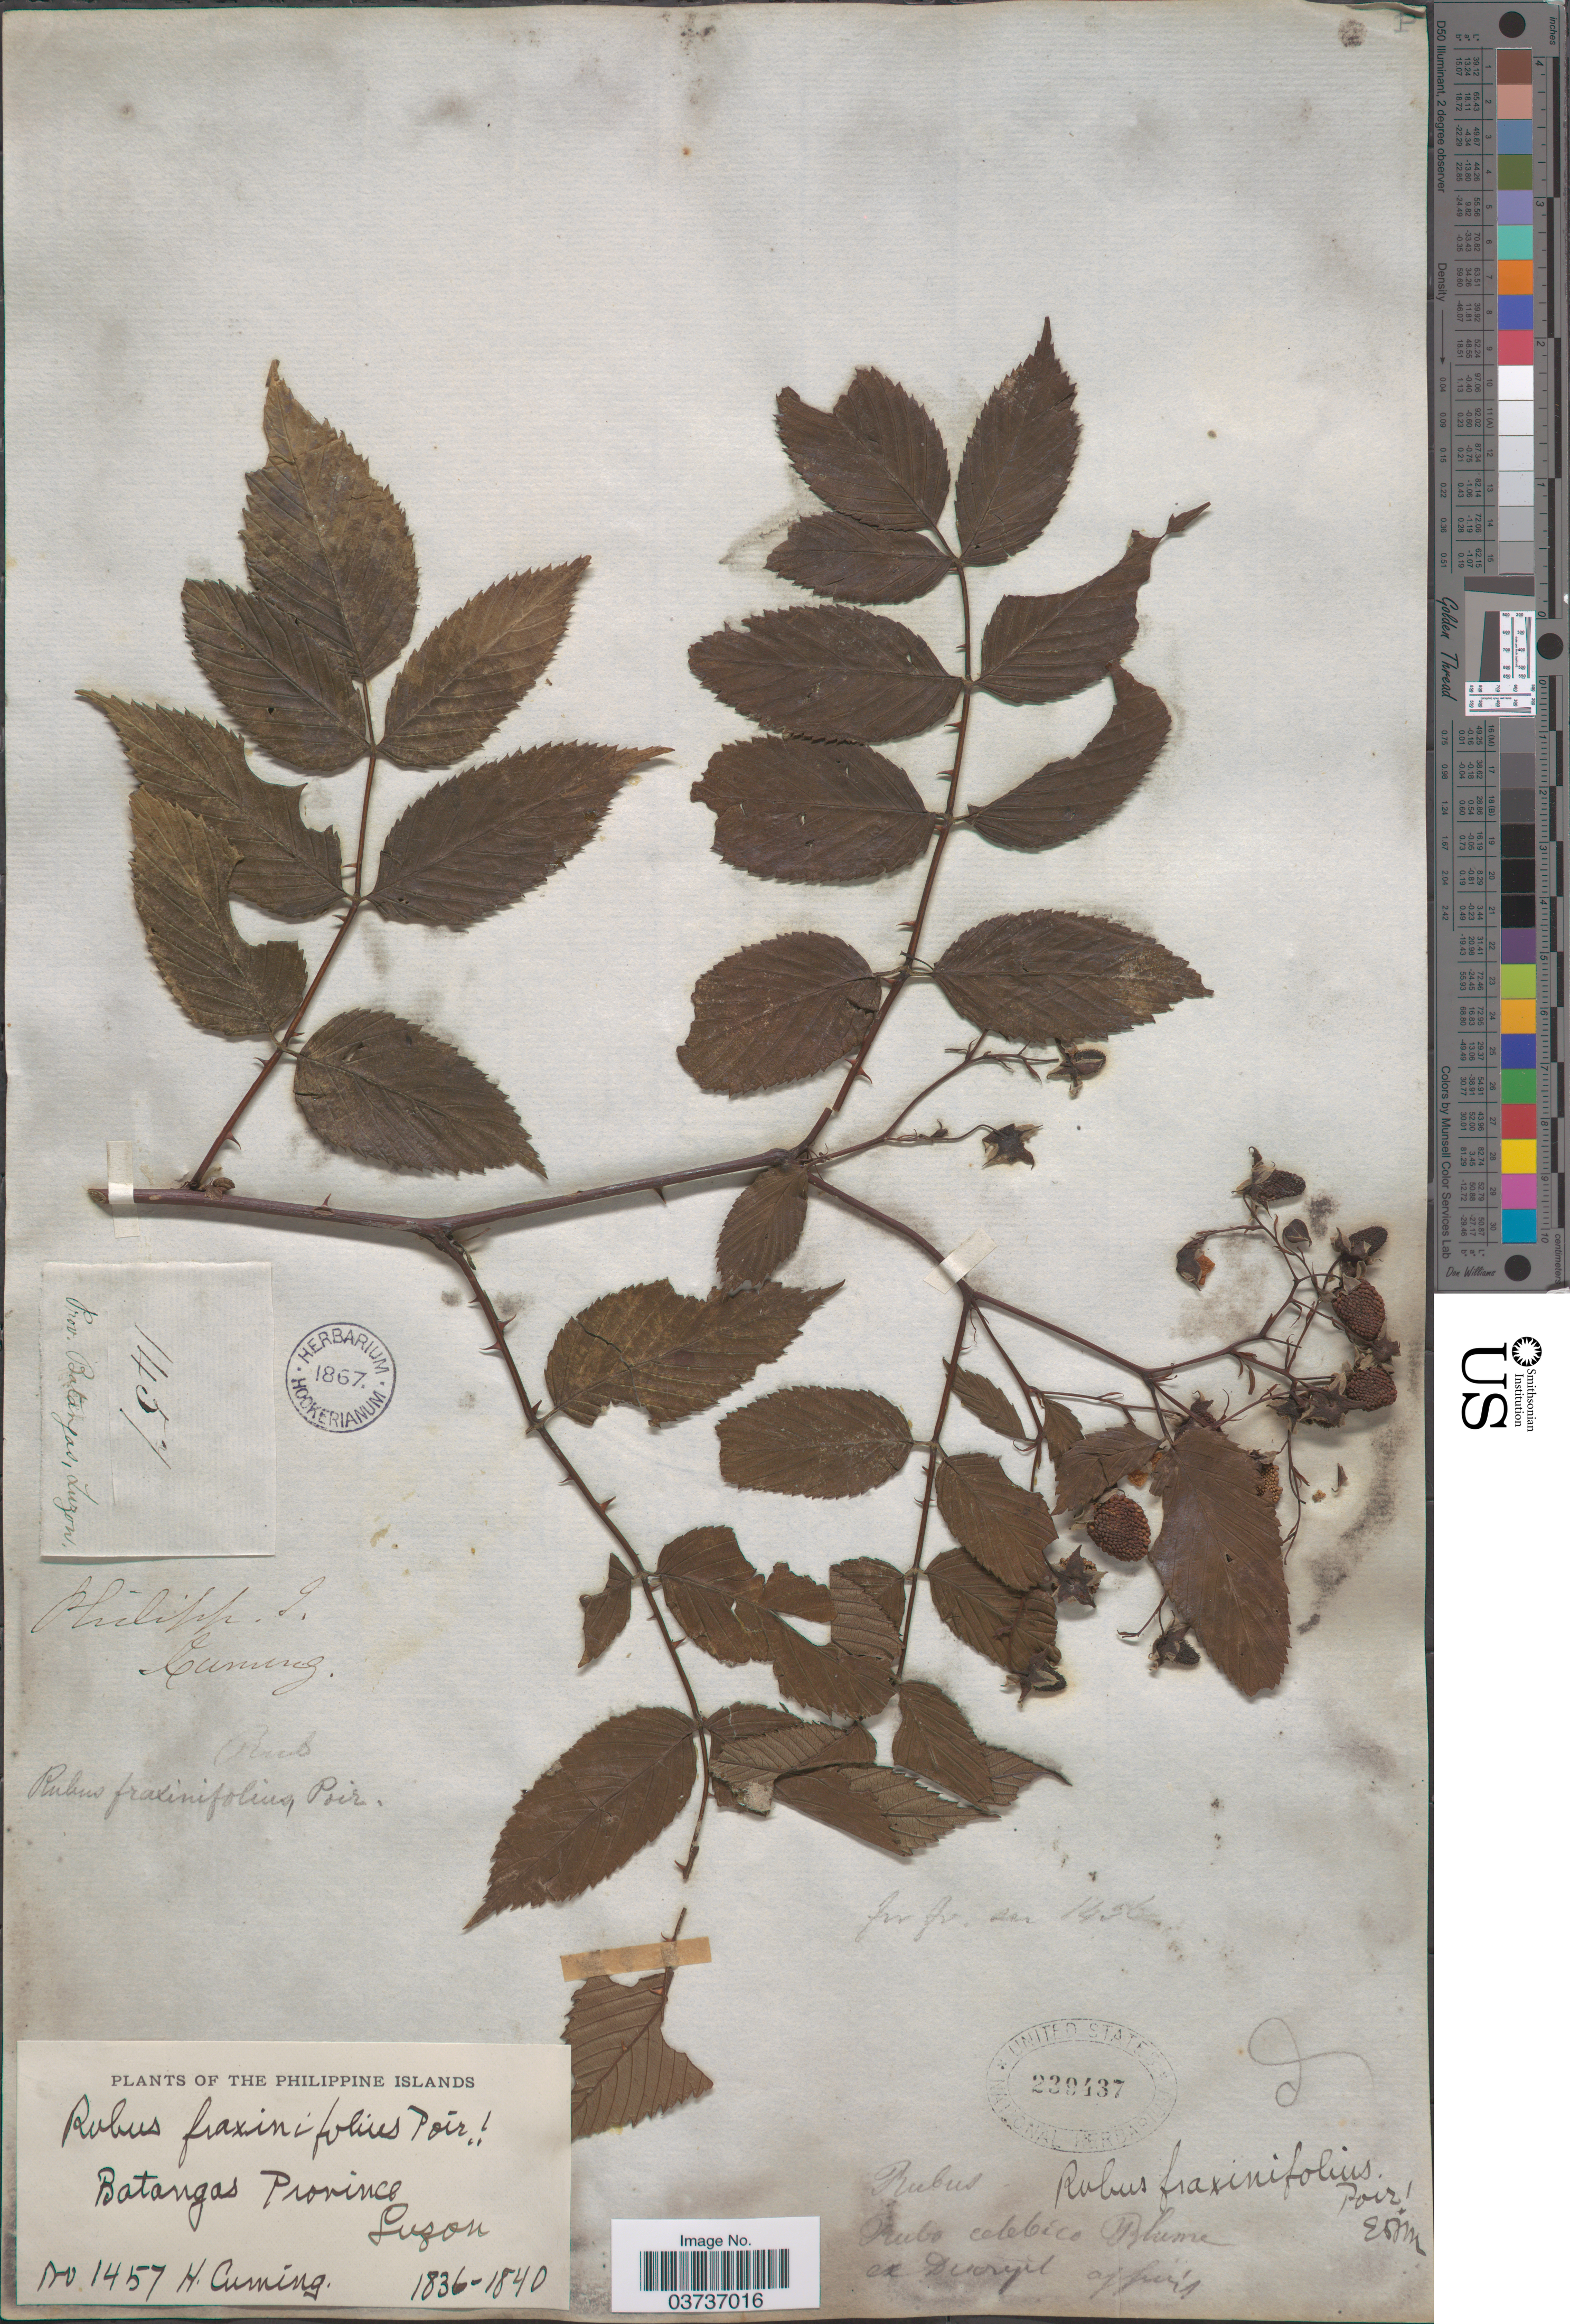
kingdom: Plantae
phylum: Tracheophyta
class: Magnoliopsida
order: Rosales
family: Rosaceae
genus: Rubus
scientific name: Rubus fraxinifolius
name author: Hayata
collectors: H. Cuming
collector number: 1457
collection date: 1836/1840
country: Philippines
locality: Batangas Province. Luzon.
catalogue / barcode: US 239437